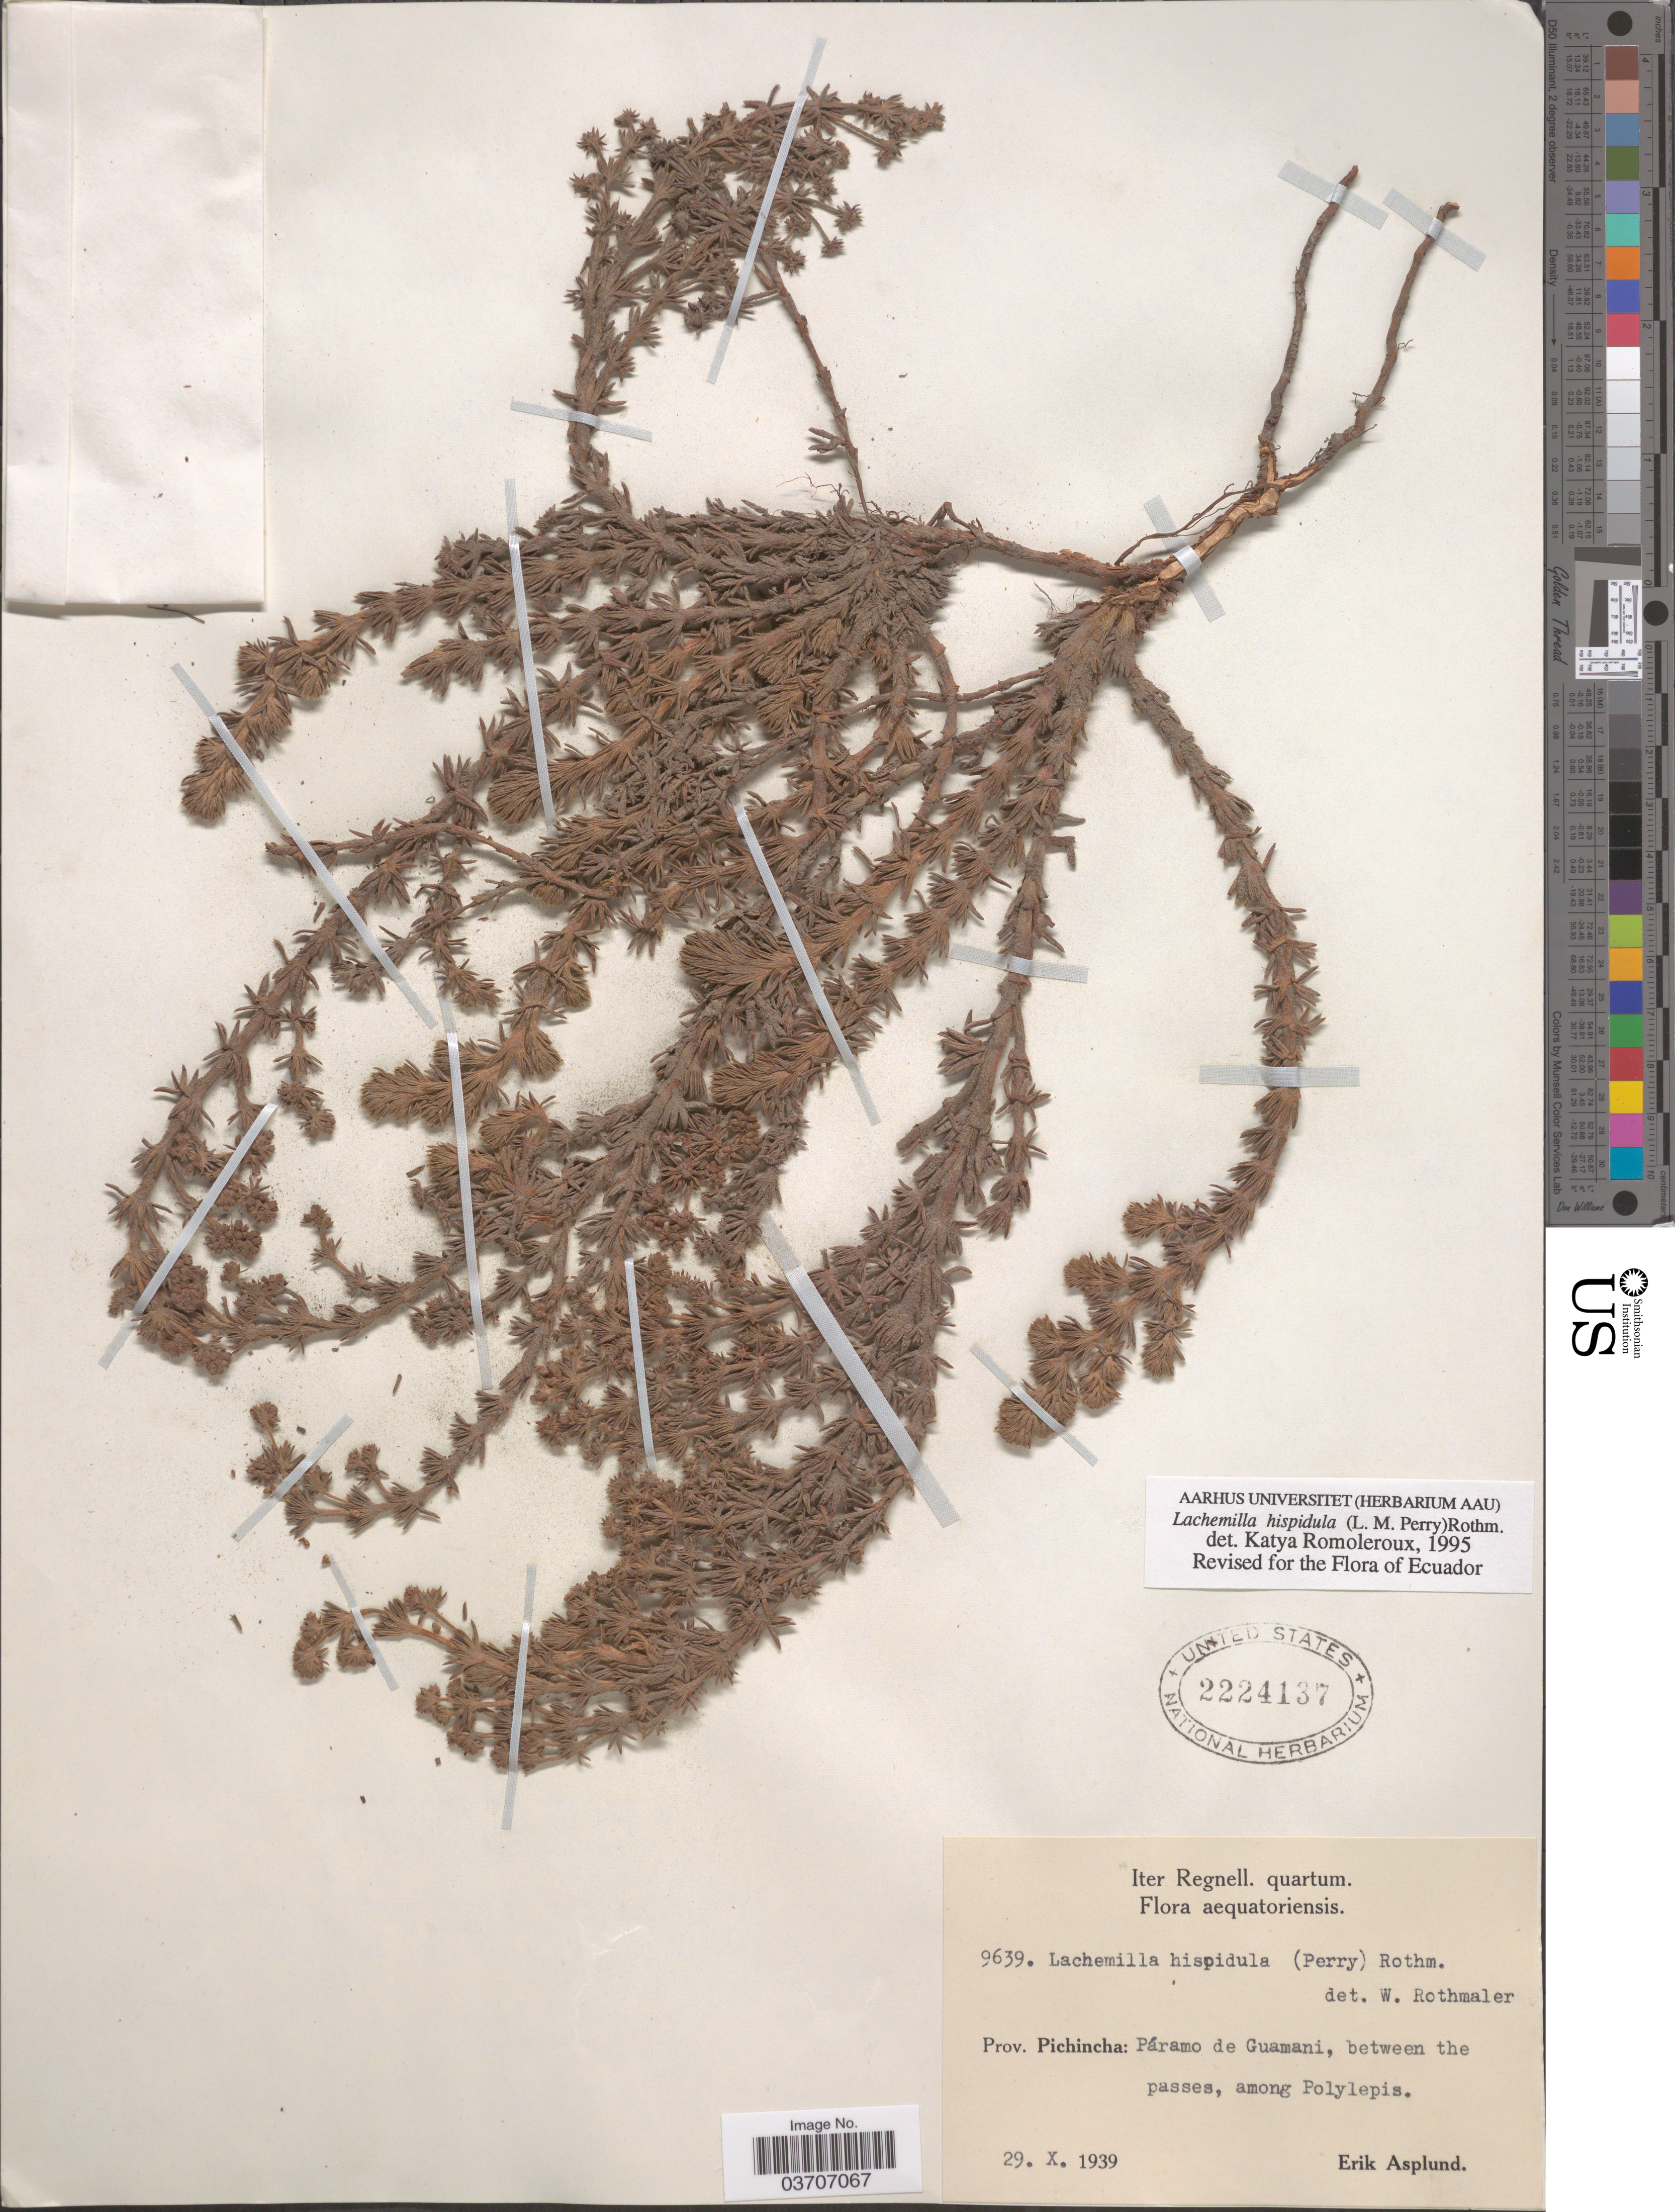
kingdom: Plantae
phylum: Tracheophyta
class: Magnoliopsida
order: Rosales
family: Rosaceae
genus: Lachemilla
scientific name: Lachemilla hispidula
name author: (L.M. Perry) Rothm.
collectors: E. Asplund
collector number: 9639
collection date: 1939-10-29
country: Ecuador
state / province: Pichincha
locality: Páramo de Guamani, between the passes.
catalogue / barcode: US 2224137